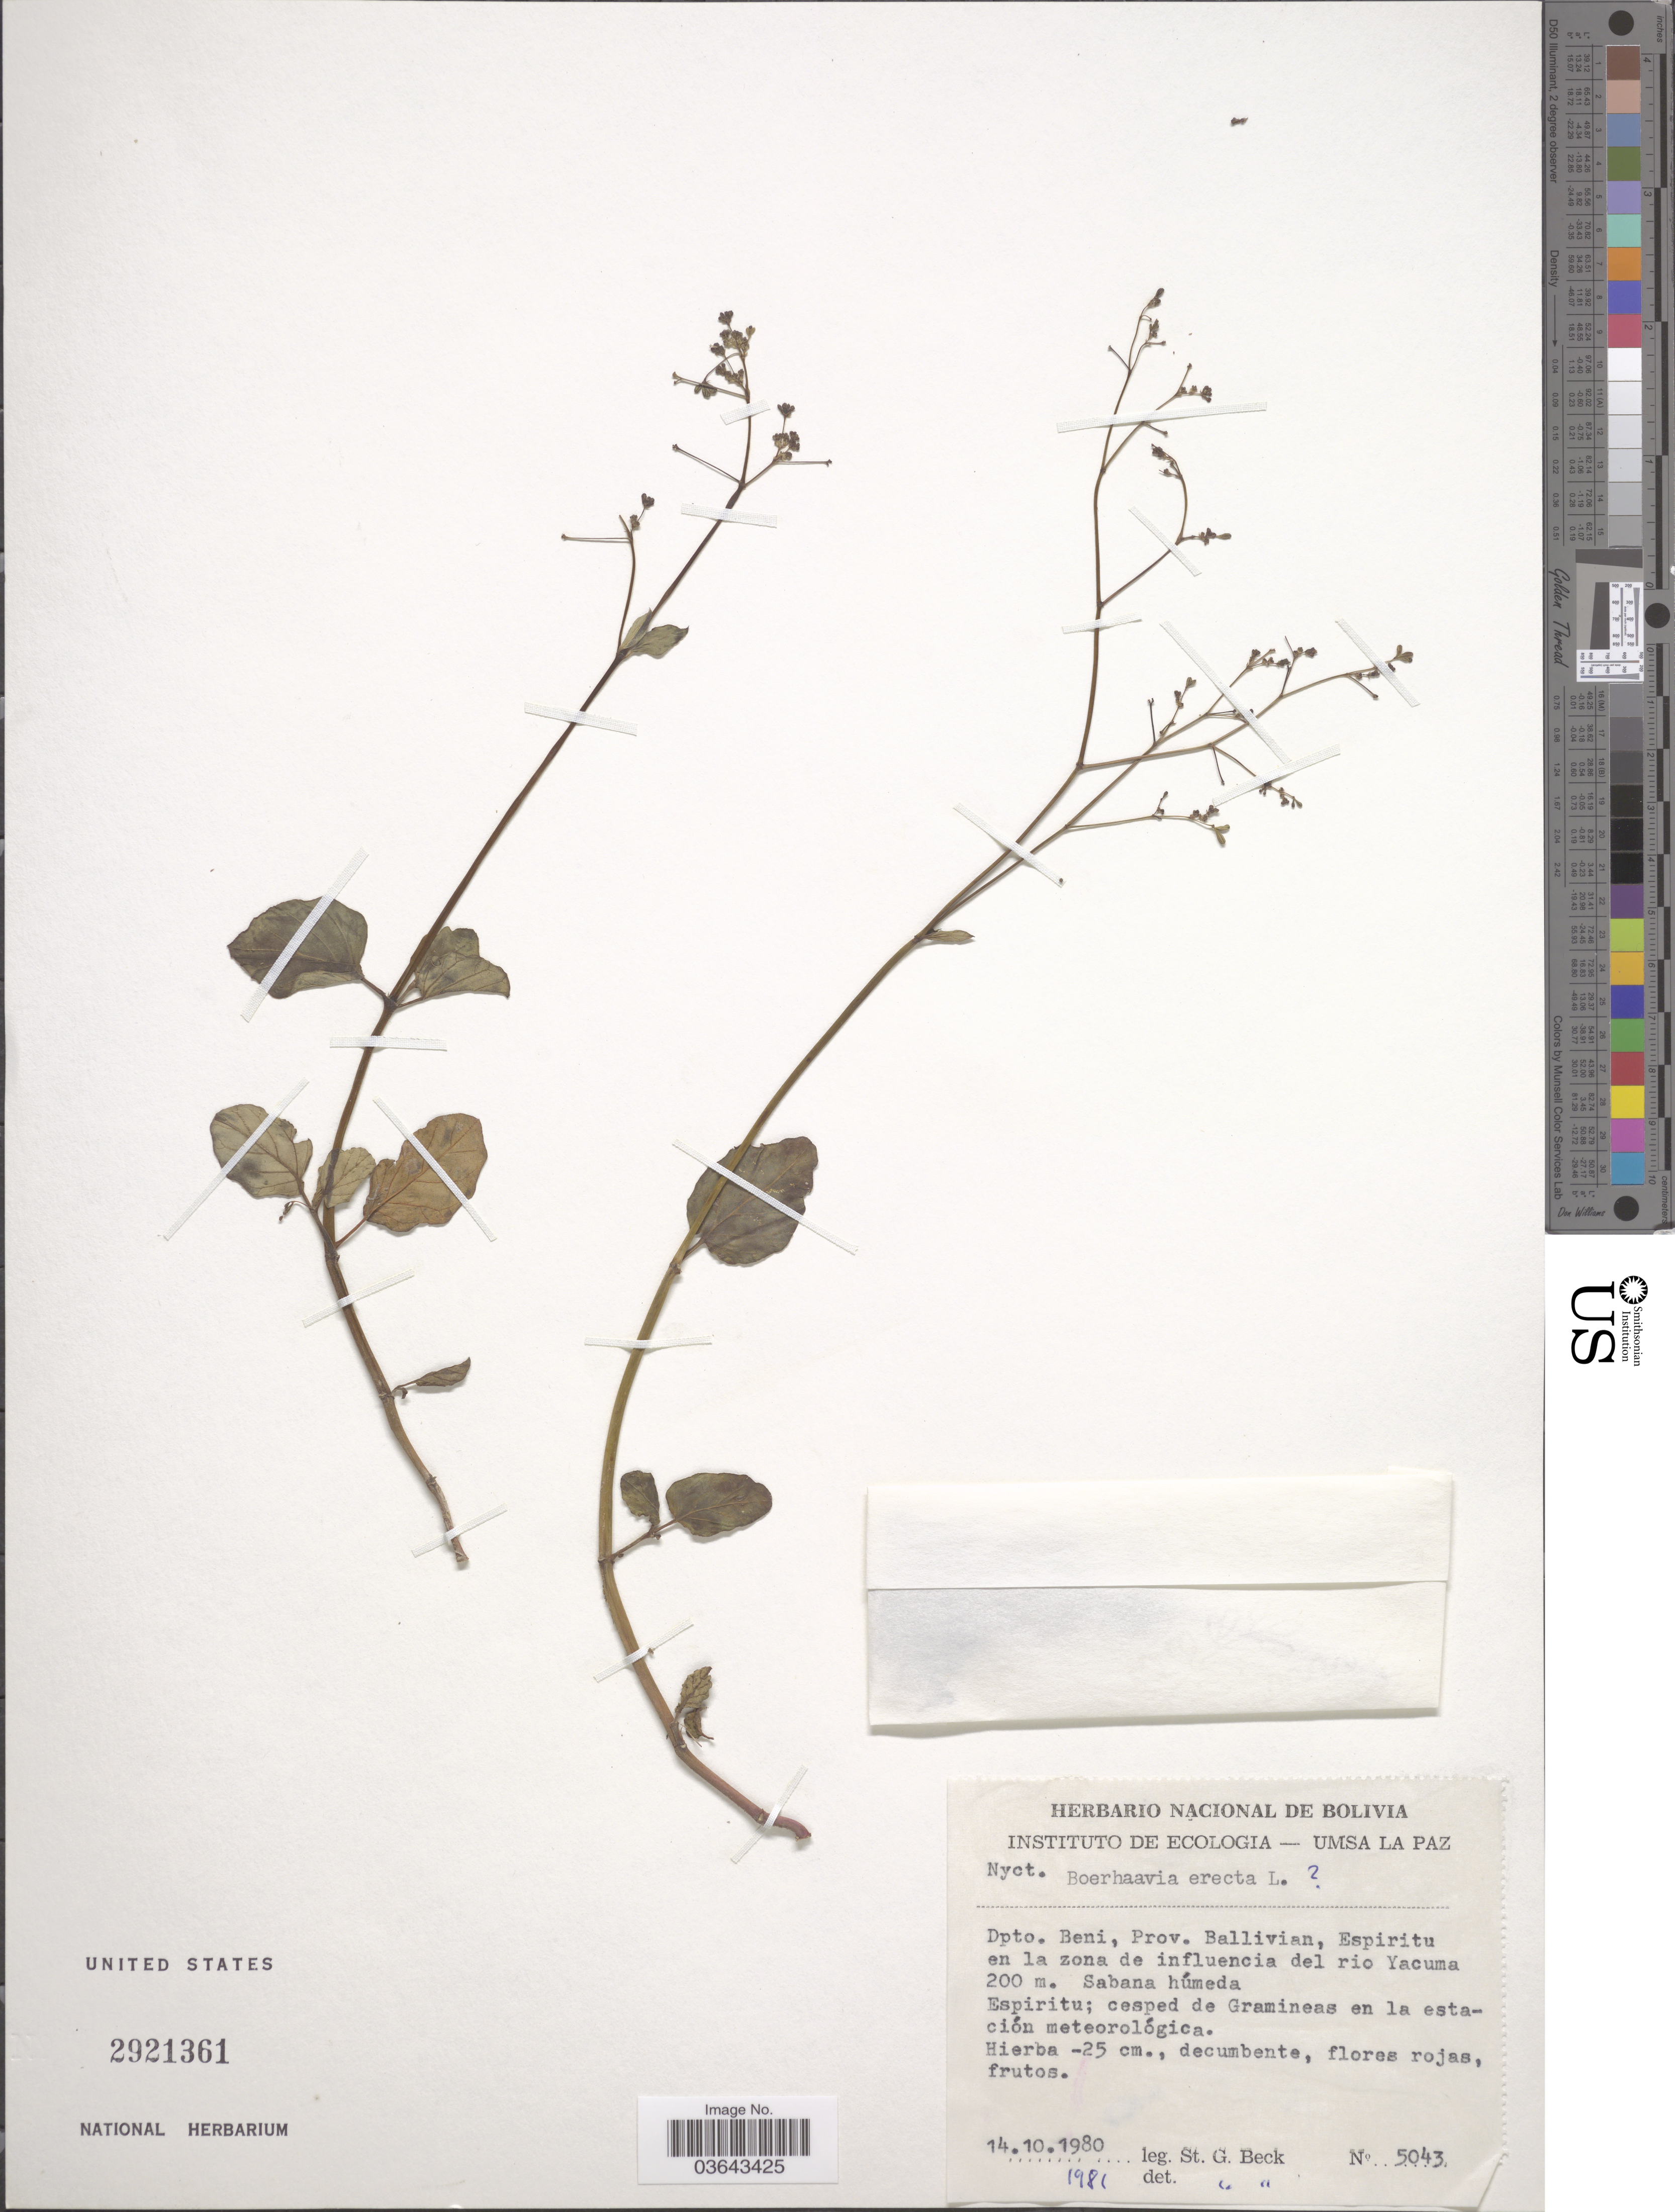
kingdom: Plantae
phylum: Tracheophyta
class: Magnoliopsida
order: Caryophyllales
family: Nyctaginaceae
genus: Boerhavia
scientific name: Boerhavia erecta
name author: L.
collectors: S. G. Beck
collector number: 5043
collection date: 1980-10-14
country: Bolivia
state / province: Beni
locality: Dpto. Beni, Prov. Ballivian, Espiritu en la zona de influencia del rio Yacuma. Sabana húmeda Espiritu.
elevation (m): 200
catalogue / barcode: US 2921361